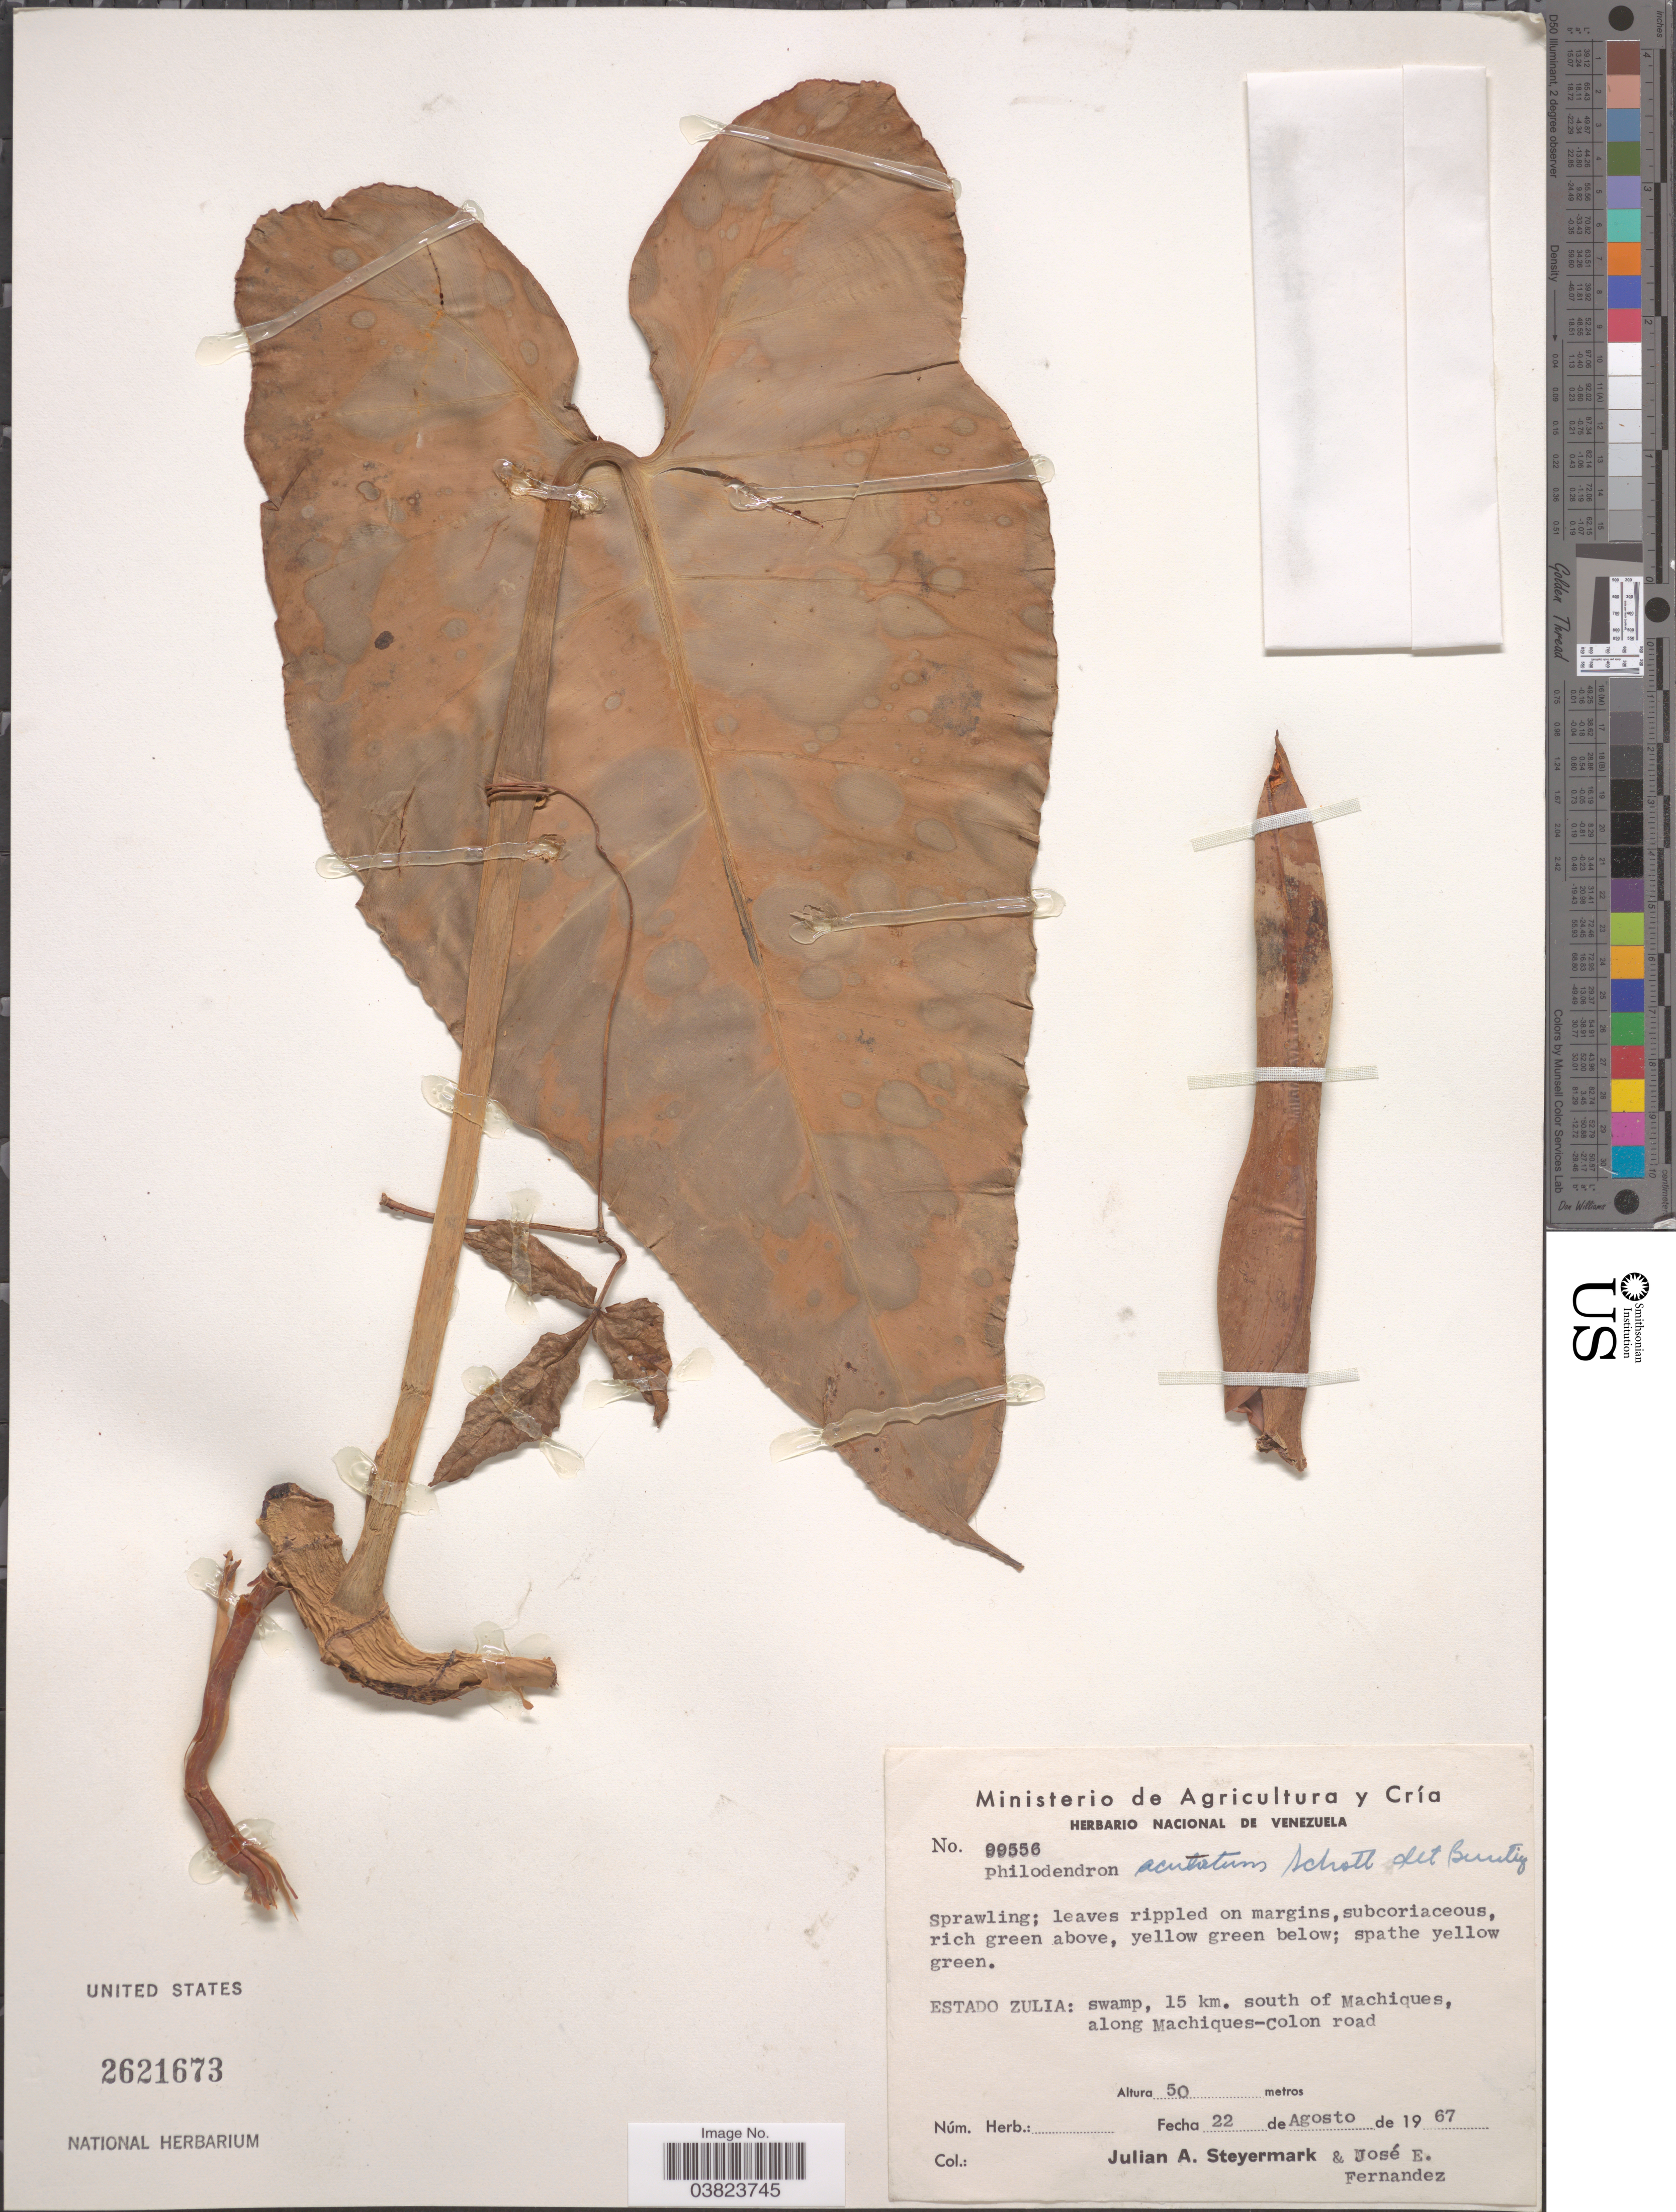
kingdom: Plantae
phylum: Tracheophyta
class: Liliopsida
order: Alismatales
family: Araceae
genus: Philodendron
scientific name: Philodendron acutatum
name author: Schott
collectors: J. Steyermark & J. Fernández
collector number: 99556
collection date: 1967-08-22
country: Venezuela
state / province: Zulia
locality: Estado Zulia: swamp, 15 km. south of Machiques, along Machiques-Colon road.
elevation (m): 50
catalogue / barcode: US 2621673